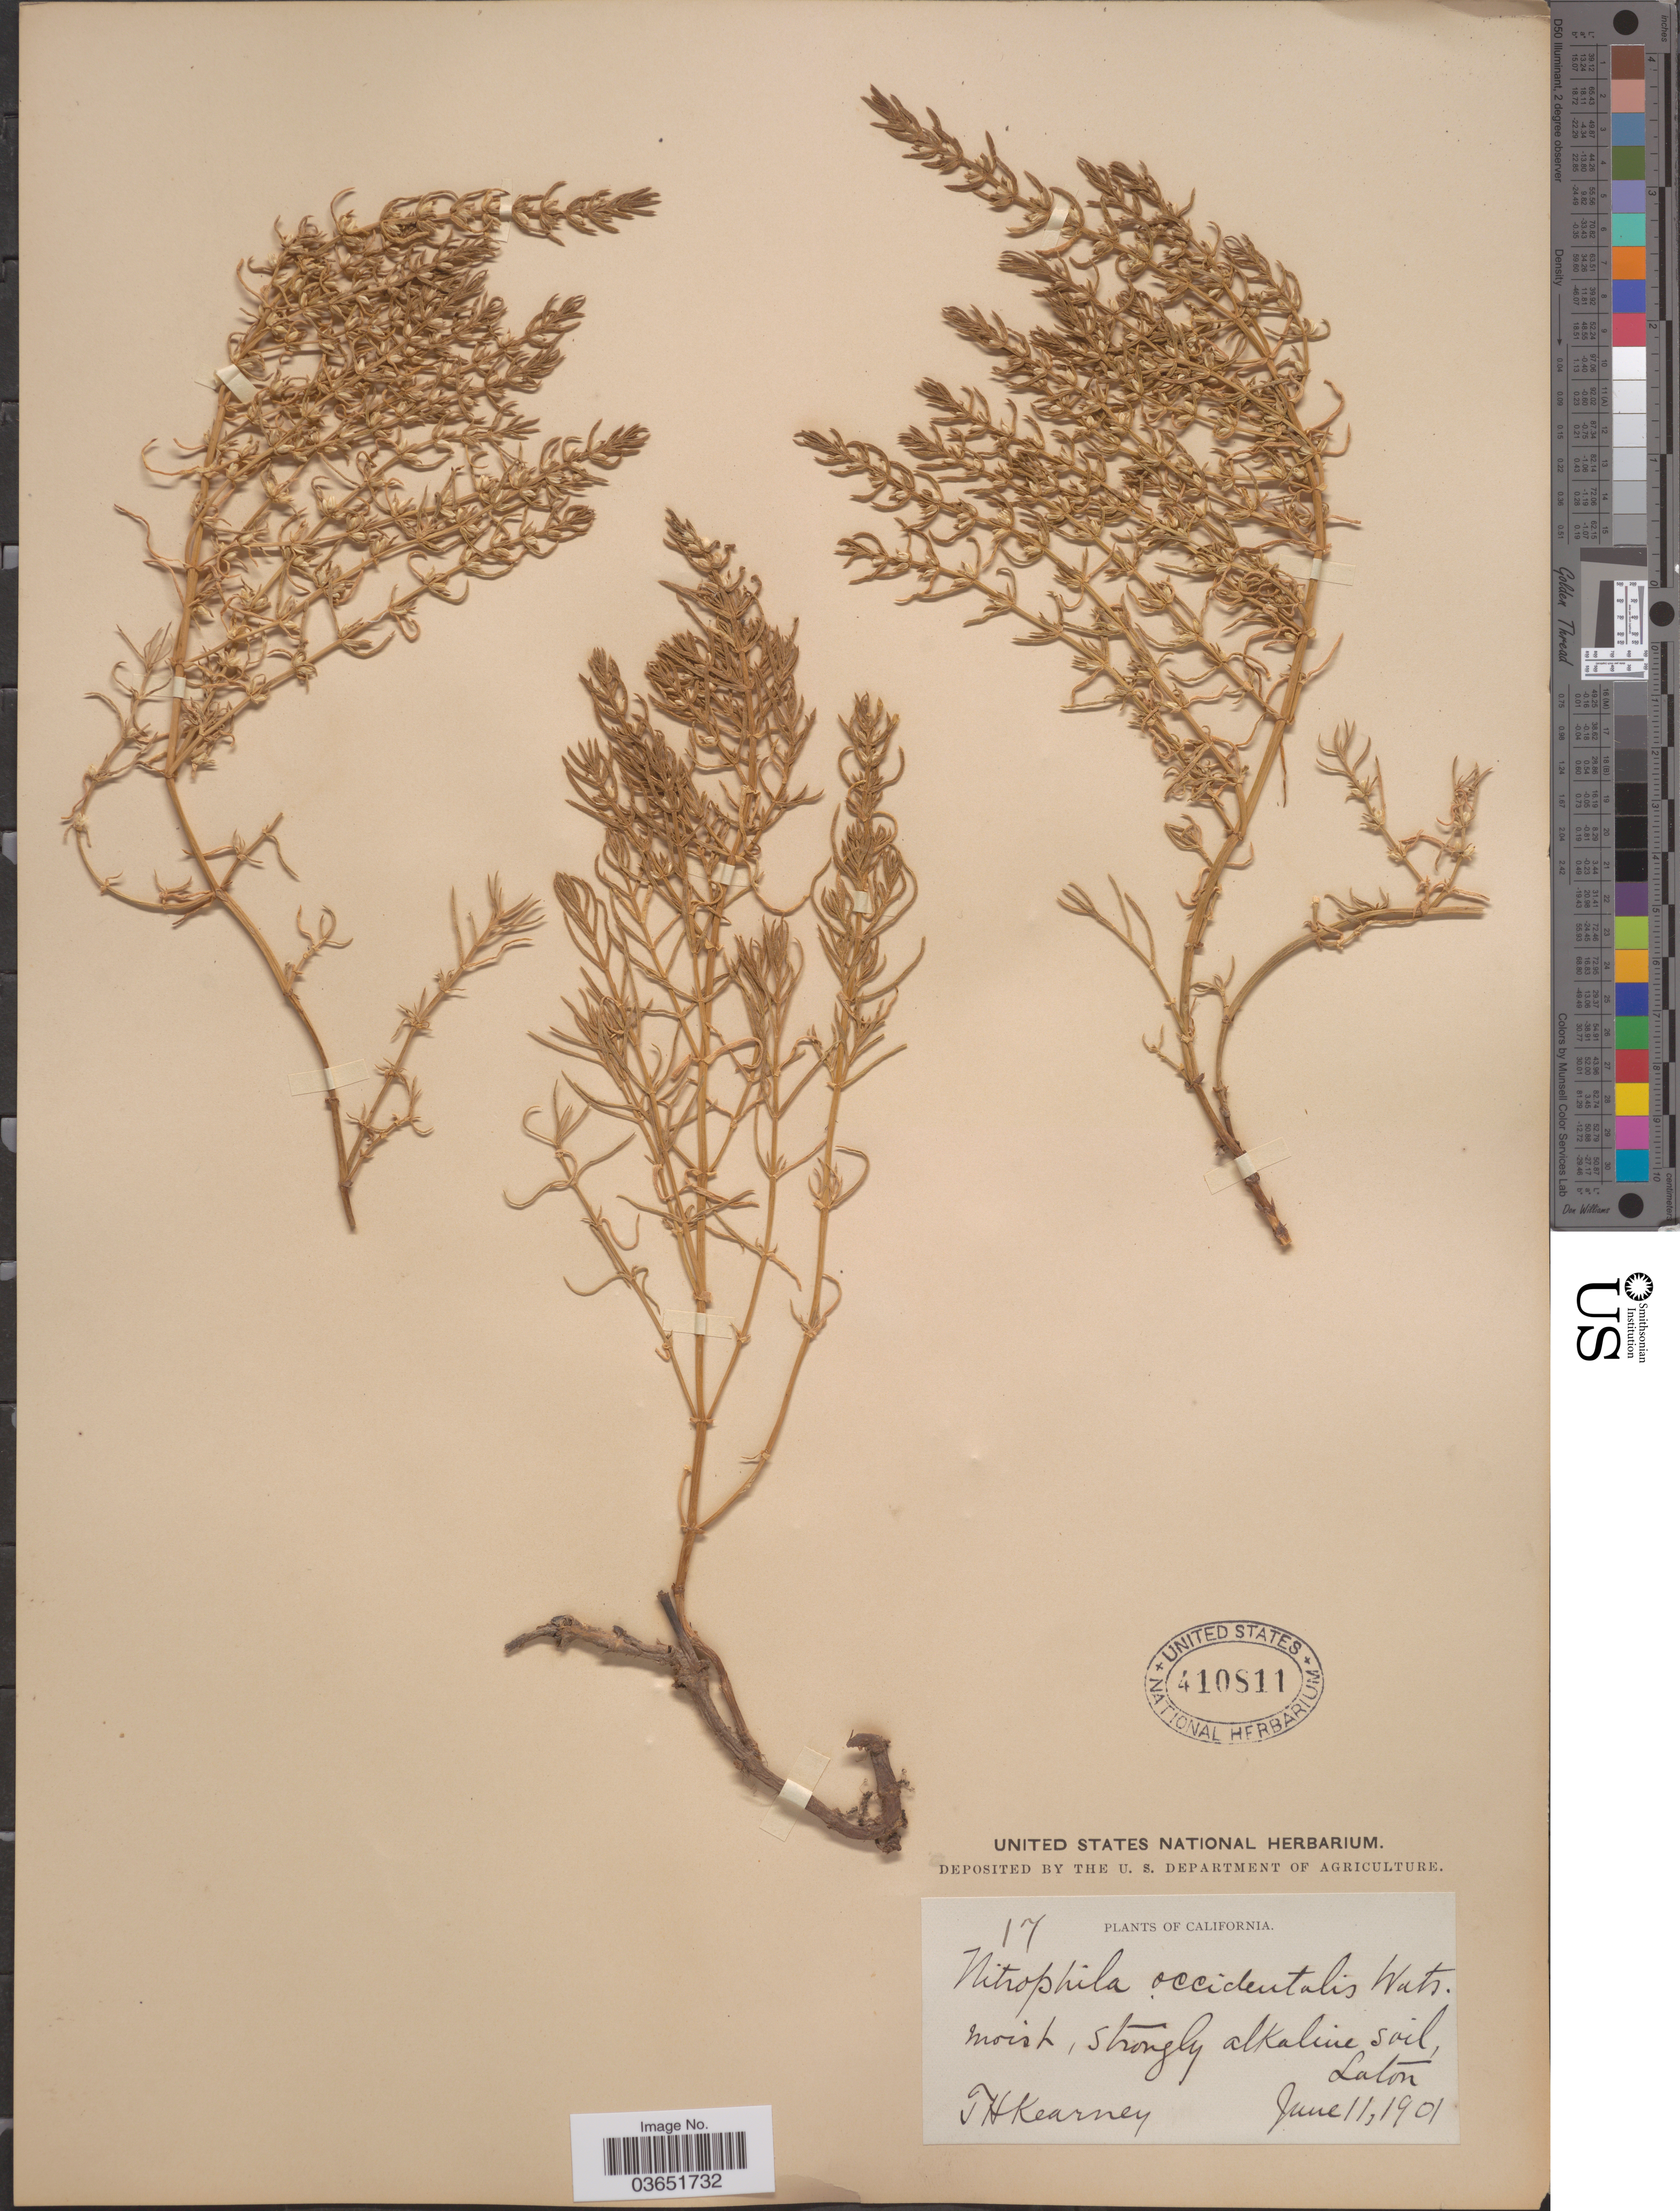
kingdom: Plantae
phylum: Tracheophyta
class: Magnoliopsida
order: Caryophyllales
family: Amaranthaceae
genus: Nitrophila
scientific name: Nitrophila occidentalis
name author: (Moq.) S. Watson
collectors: T. H. Kearney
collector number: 17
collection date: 1901-06-11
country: United States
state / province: California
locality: Laton.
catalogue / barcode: US 410811